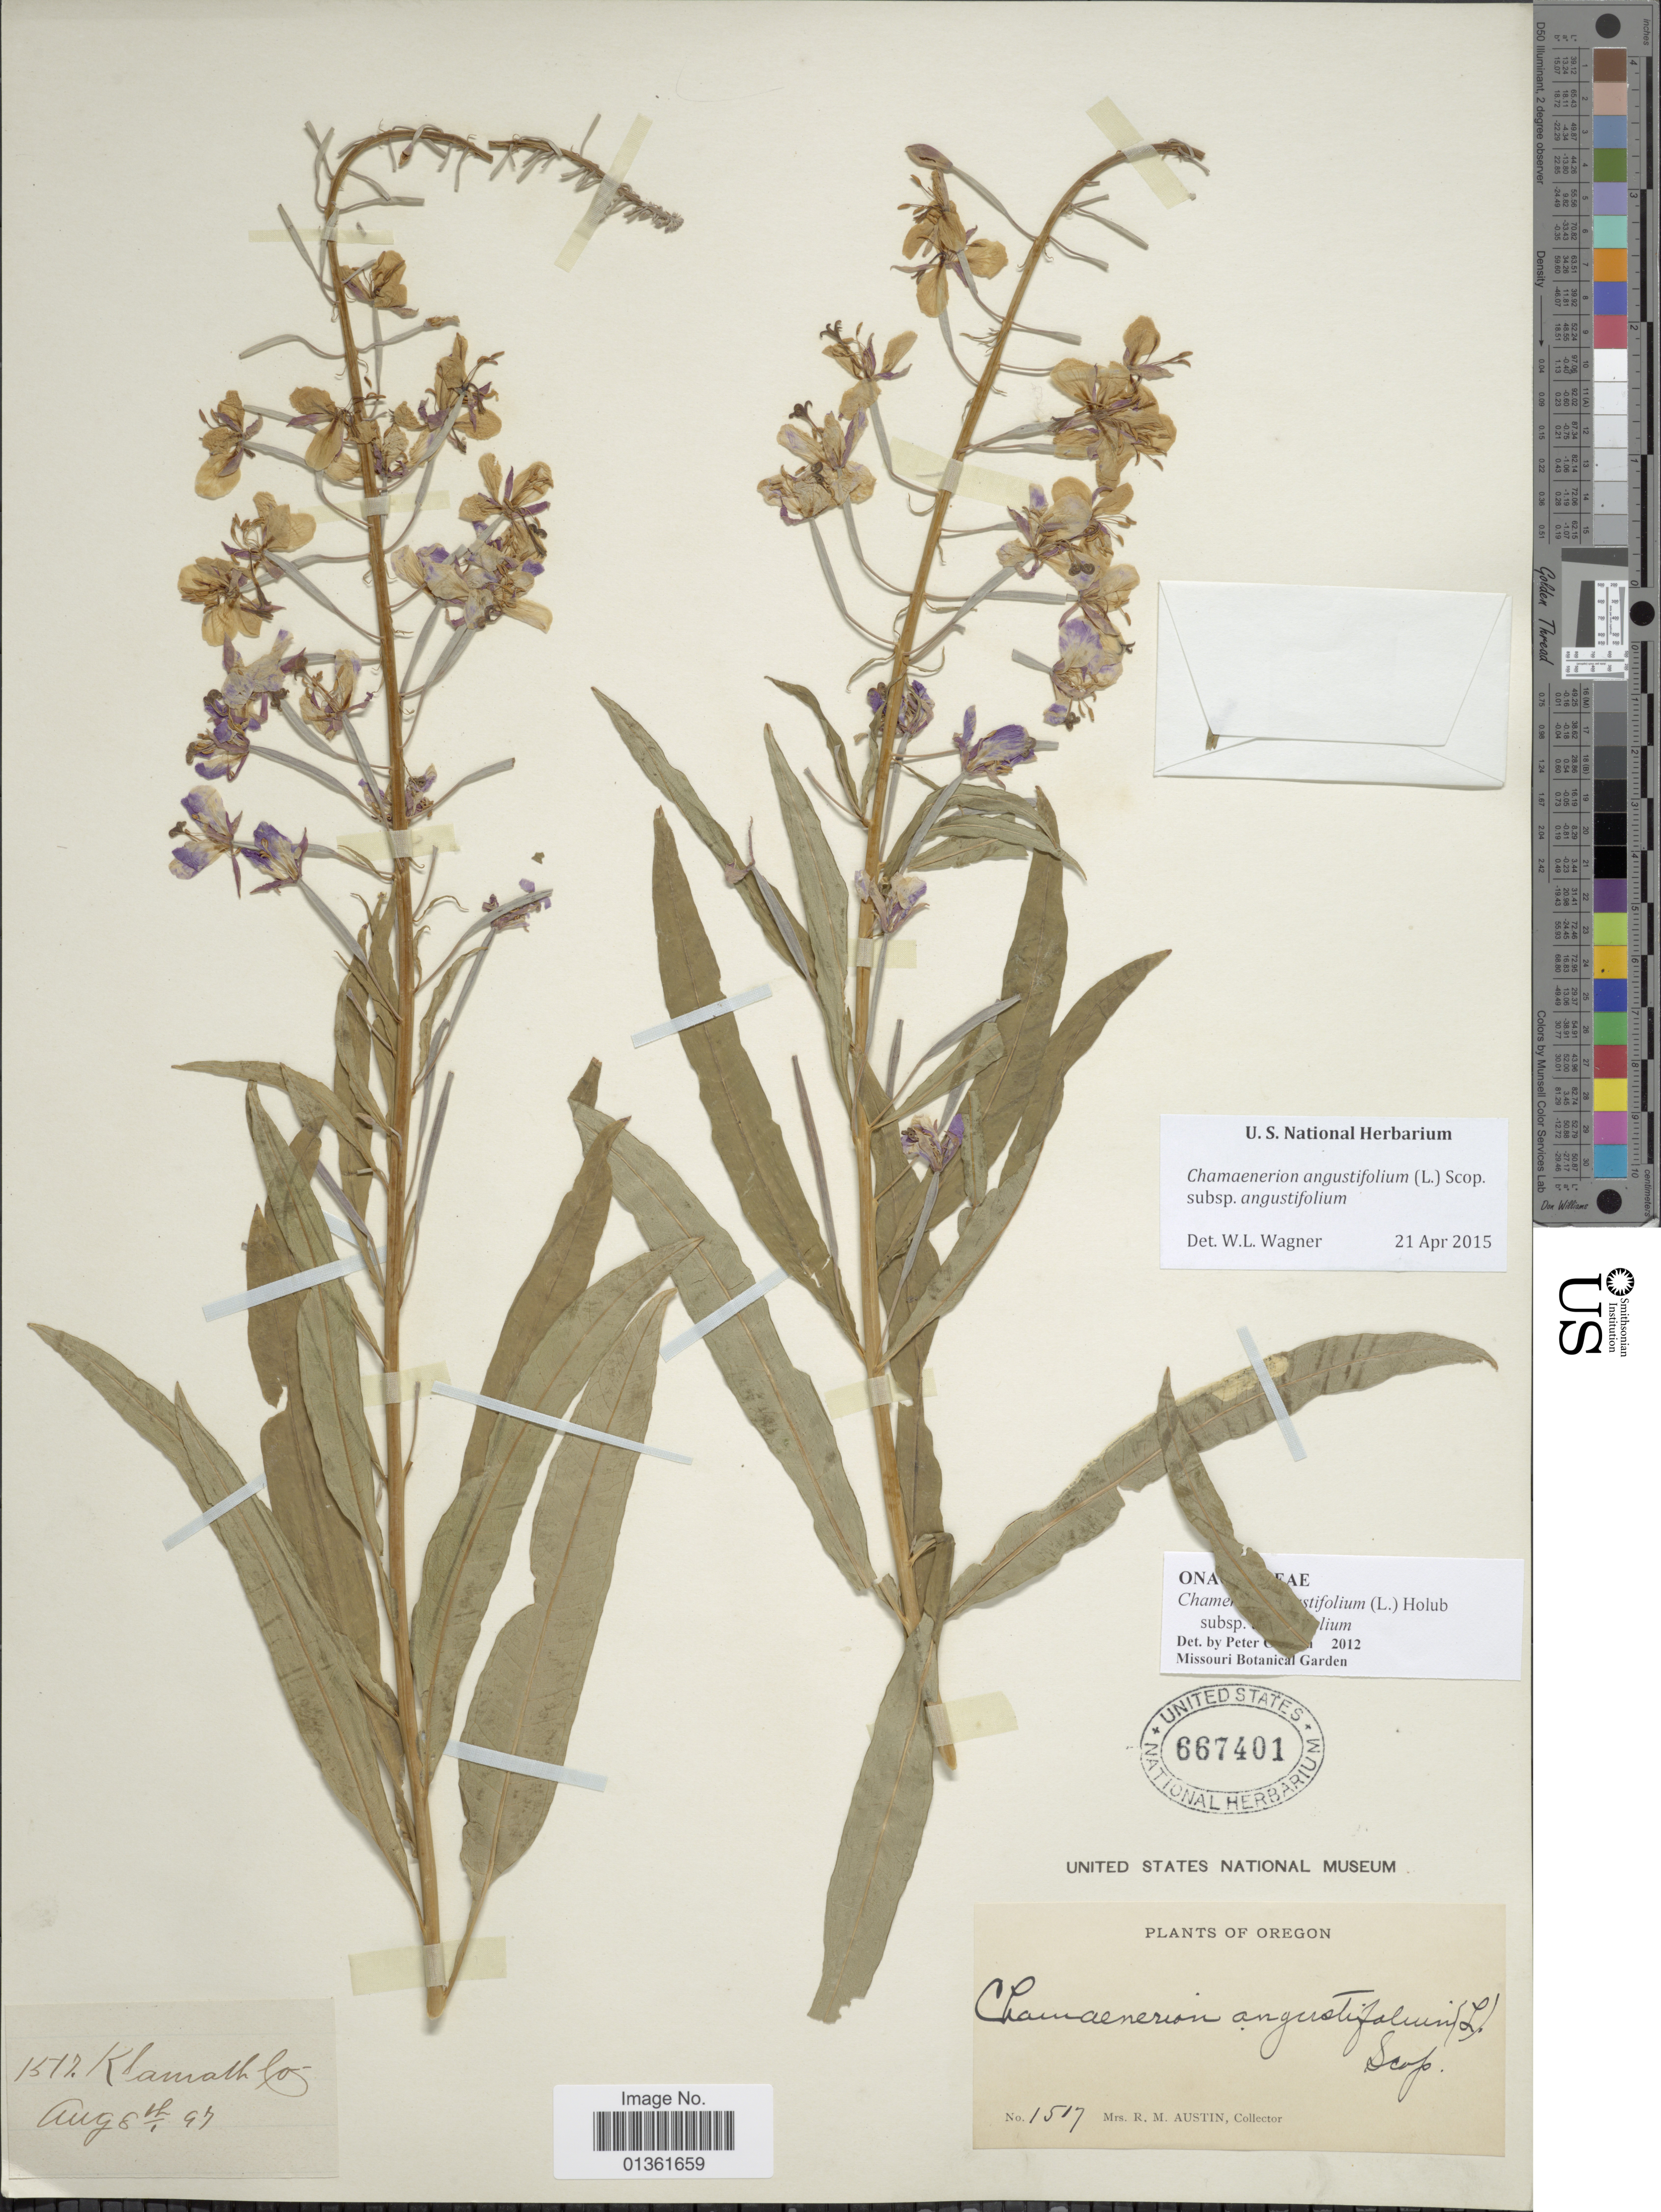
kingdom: Plantae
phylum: Tracheophyta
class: Magnoliopsida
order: Myrtales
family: Onagraceae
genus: Chamaenerion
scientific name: Chamaenerion angustifolium subsp. angustifolium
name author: (L.) Scop.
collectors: R. Austin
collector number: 1517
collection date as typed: Transcribed d/m/y: 8/8/97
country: United States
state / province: Oregon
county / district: Klamath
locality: Klamath Co.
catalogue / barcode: US 667401